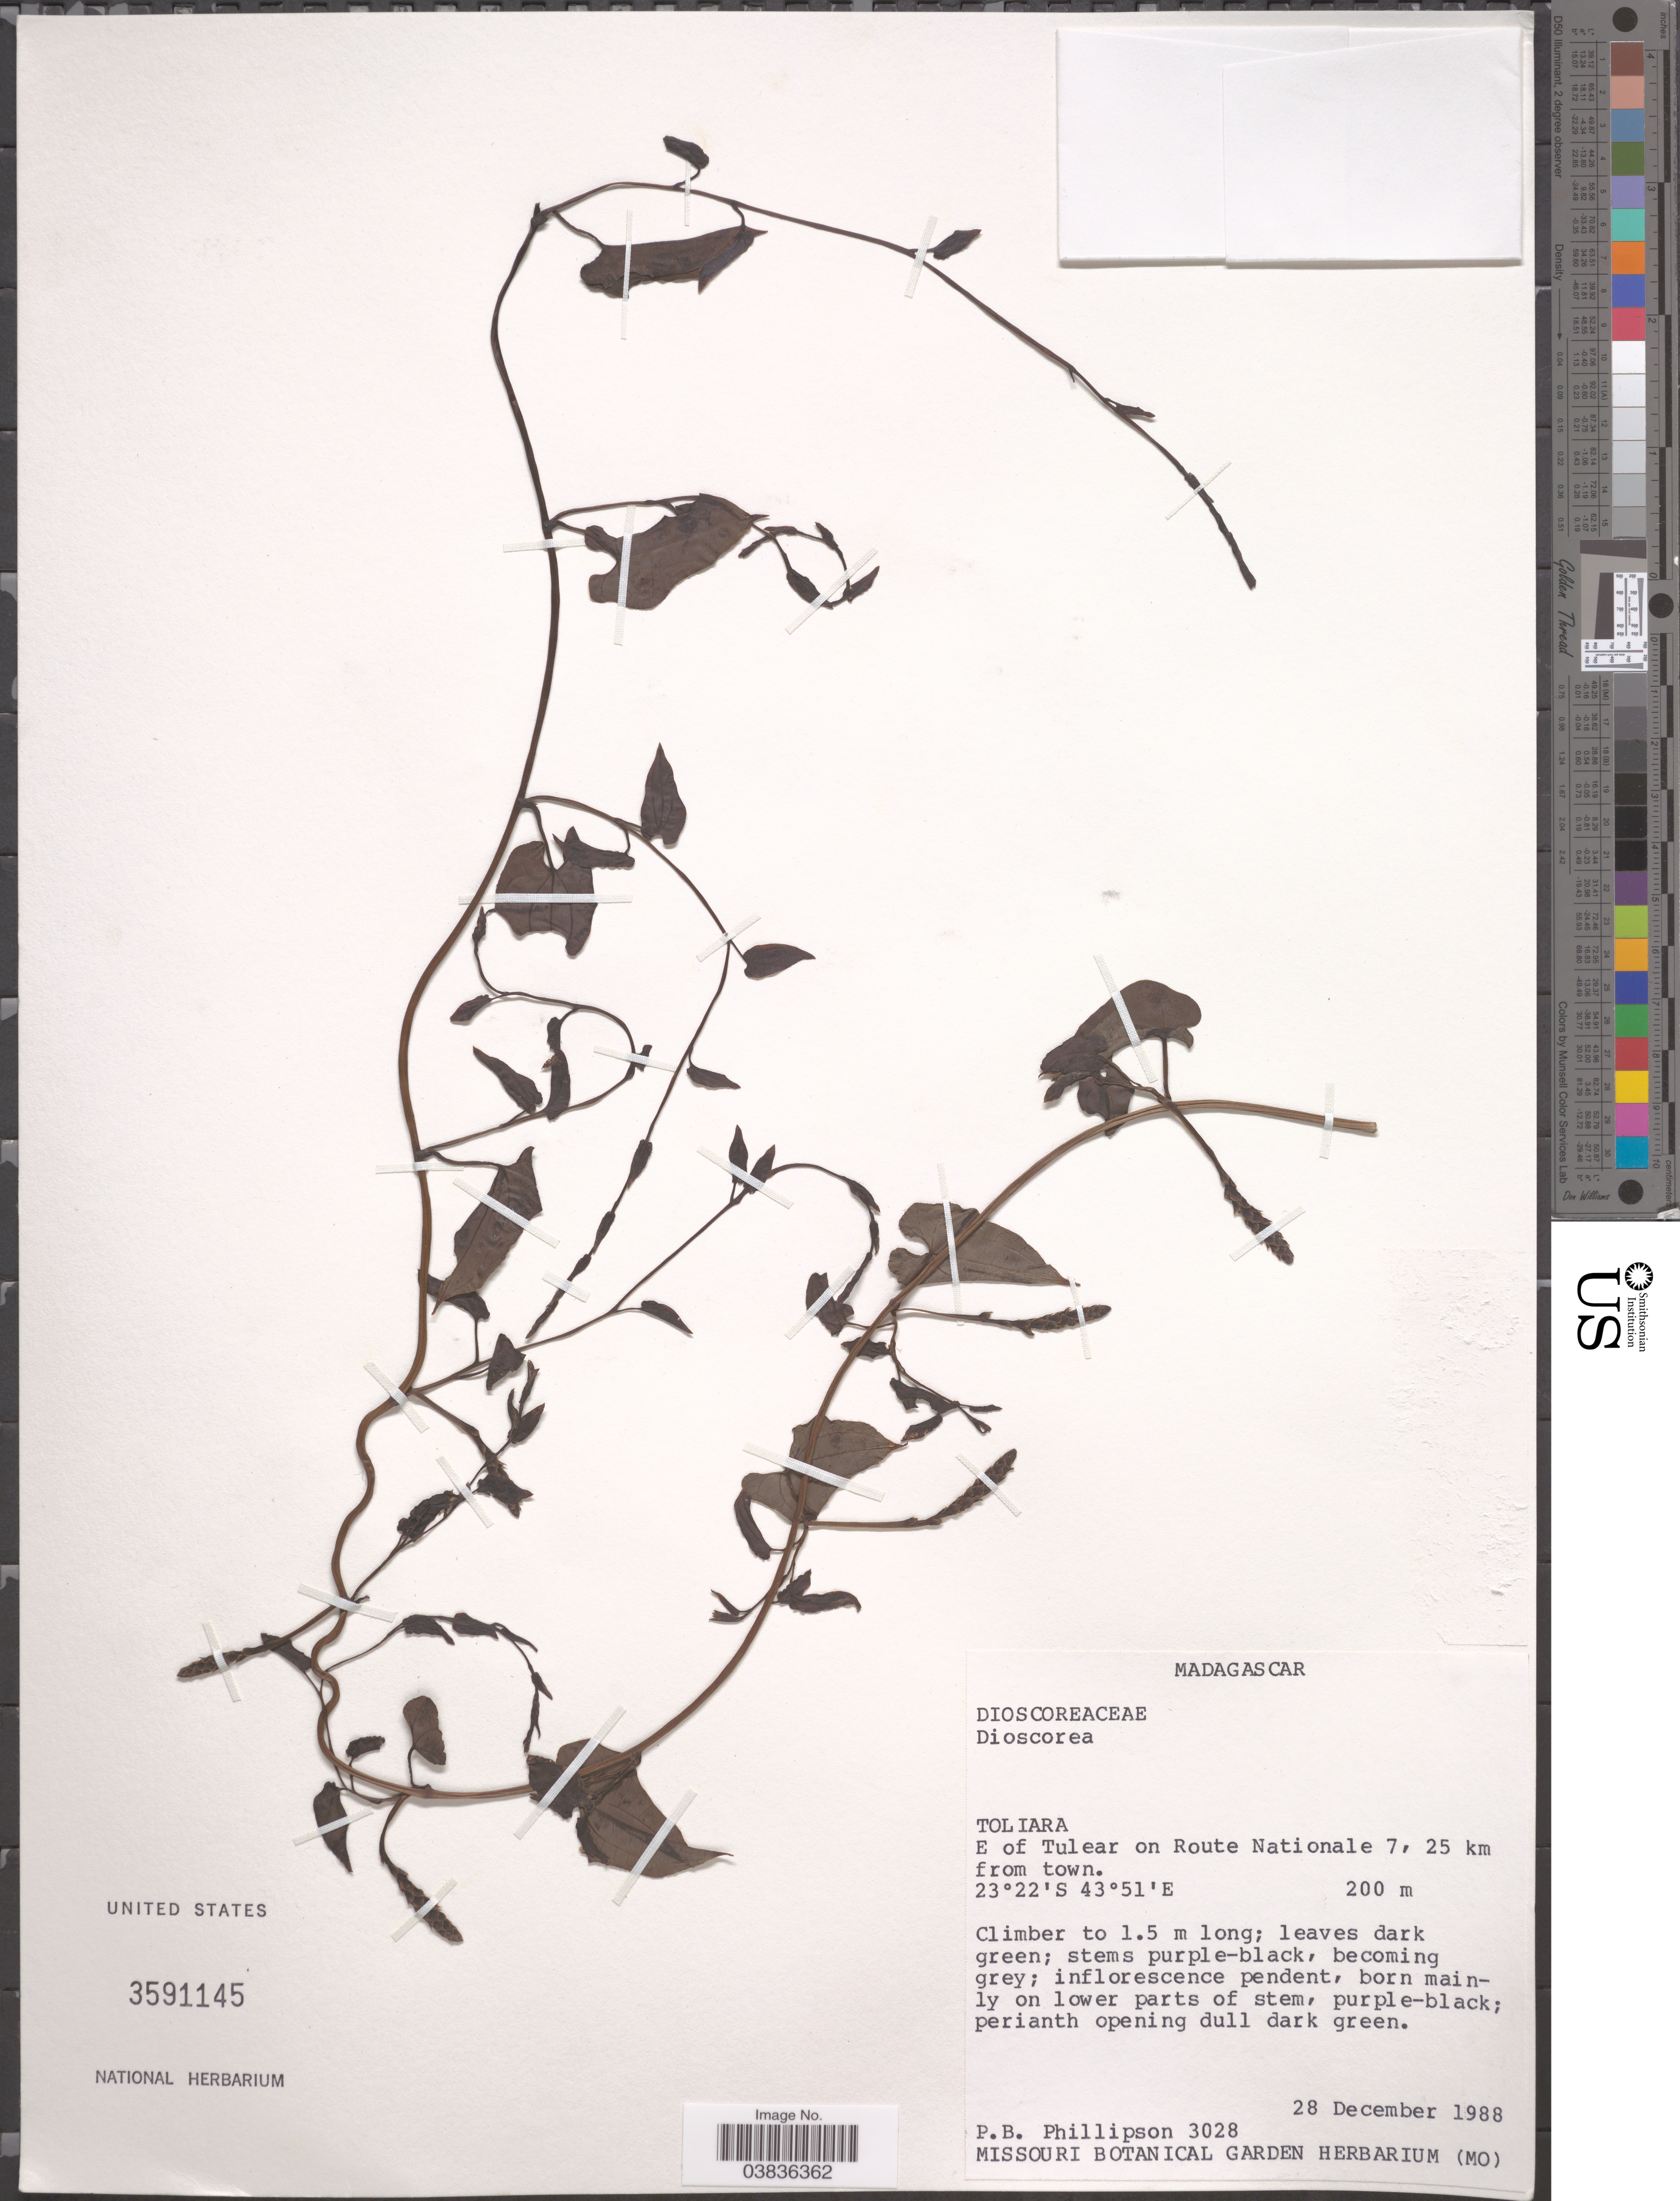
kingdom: Plantae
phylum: Tracheophyta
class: Liliopsida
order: Dioscoreales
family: Dioscoreaceae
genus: Dioscorea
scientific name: Dioscorea sp.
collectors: P. B. Phillipson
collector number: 3028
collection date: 1988-12-28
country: Madagascar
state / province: Atsimo-Andrefana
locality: E of Tulear on Route Nationale 7, 25 km from town.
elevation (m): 200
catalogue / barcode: US 3591145